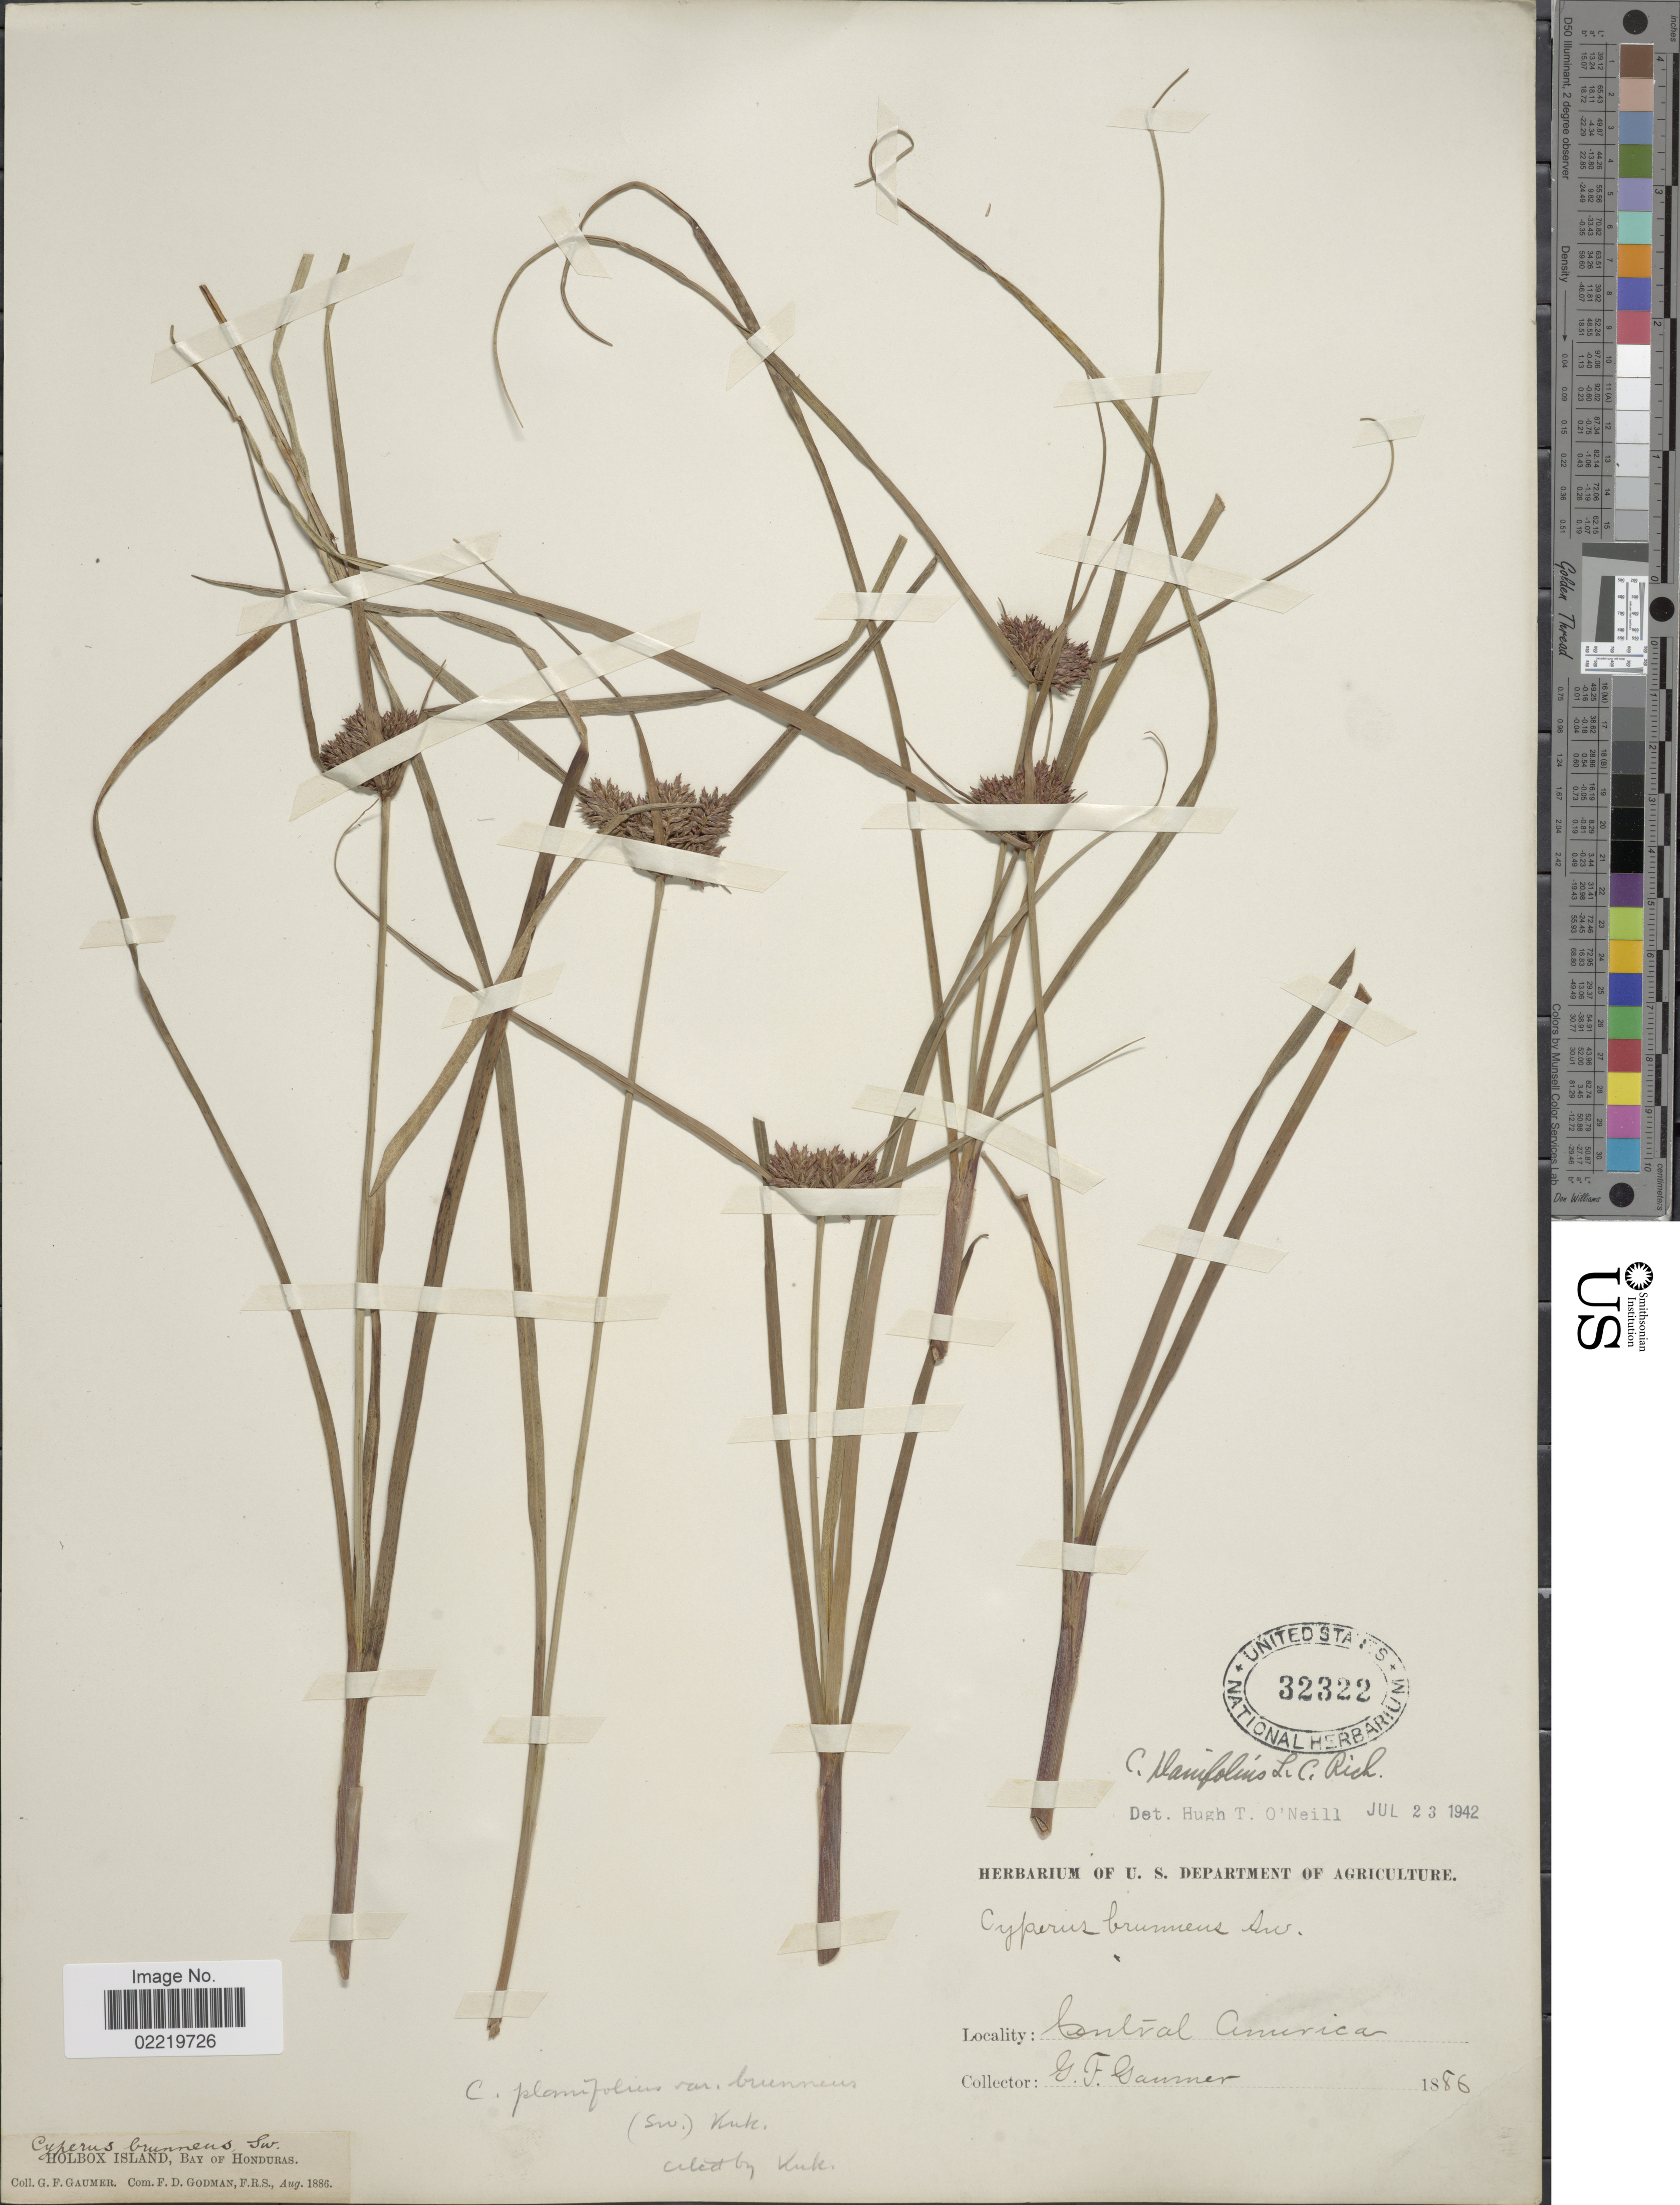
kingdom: Plantae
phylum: Tracheophyta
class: Liliopsida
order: Poales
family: Cyperaceae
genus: Cyperus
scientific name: Cyperus planifolius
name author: Rich.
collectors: G. F. Gaumer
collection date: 1886-08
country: Mexico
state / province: Quintana Roo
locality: Central America. Isla Holbox, Holbox Island. Bay of Honduras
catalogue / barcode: US 32322